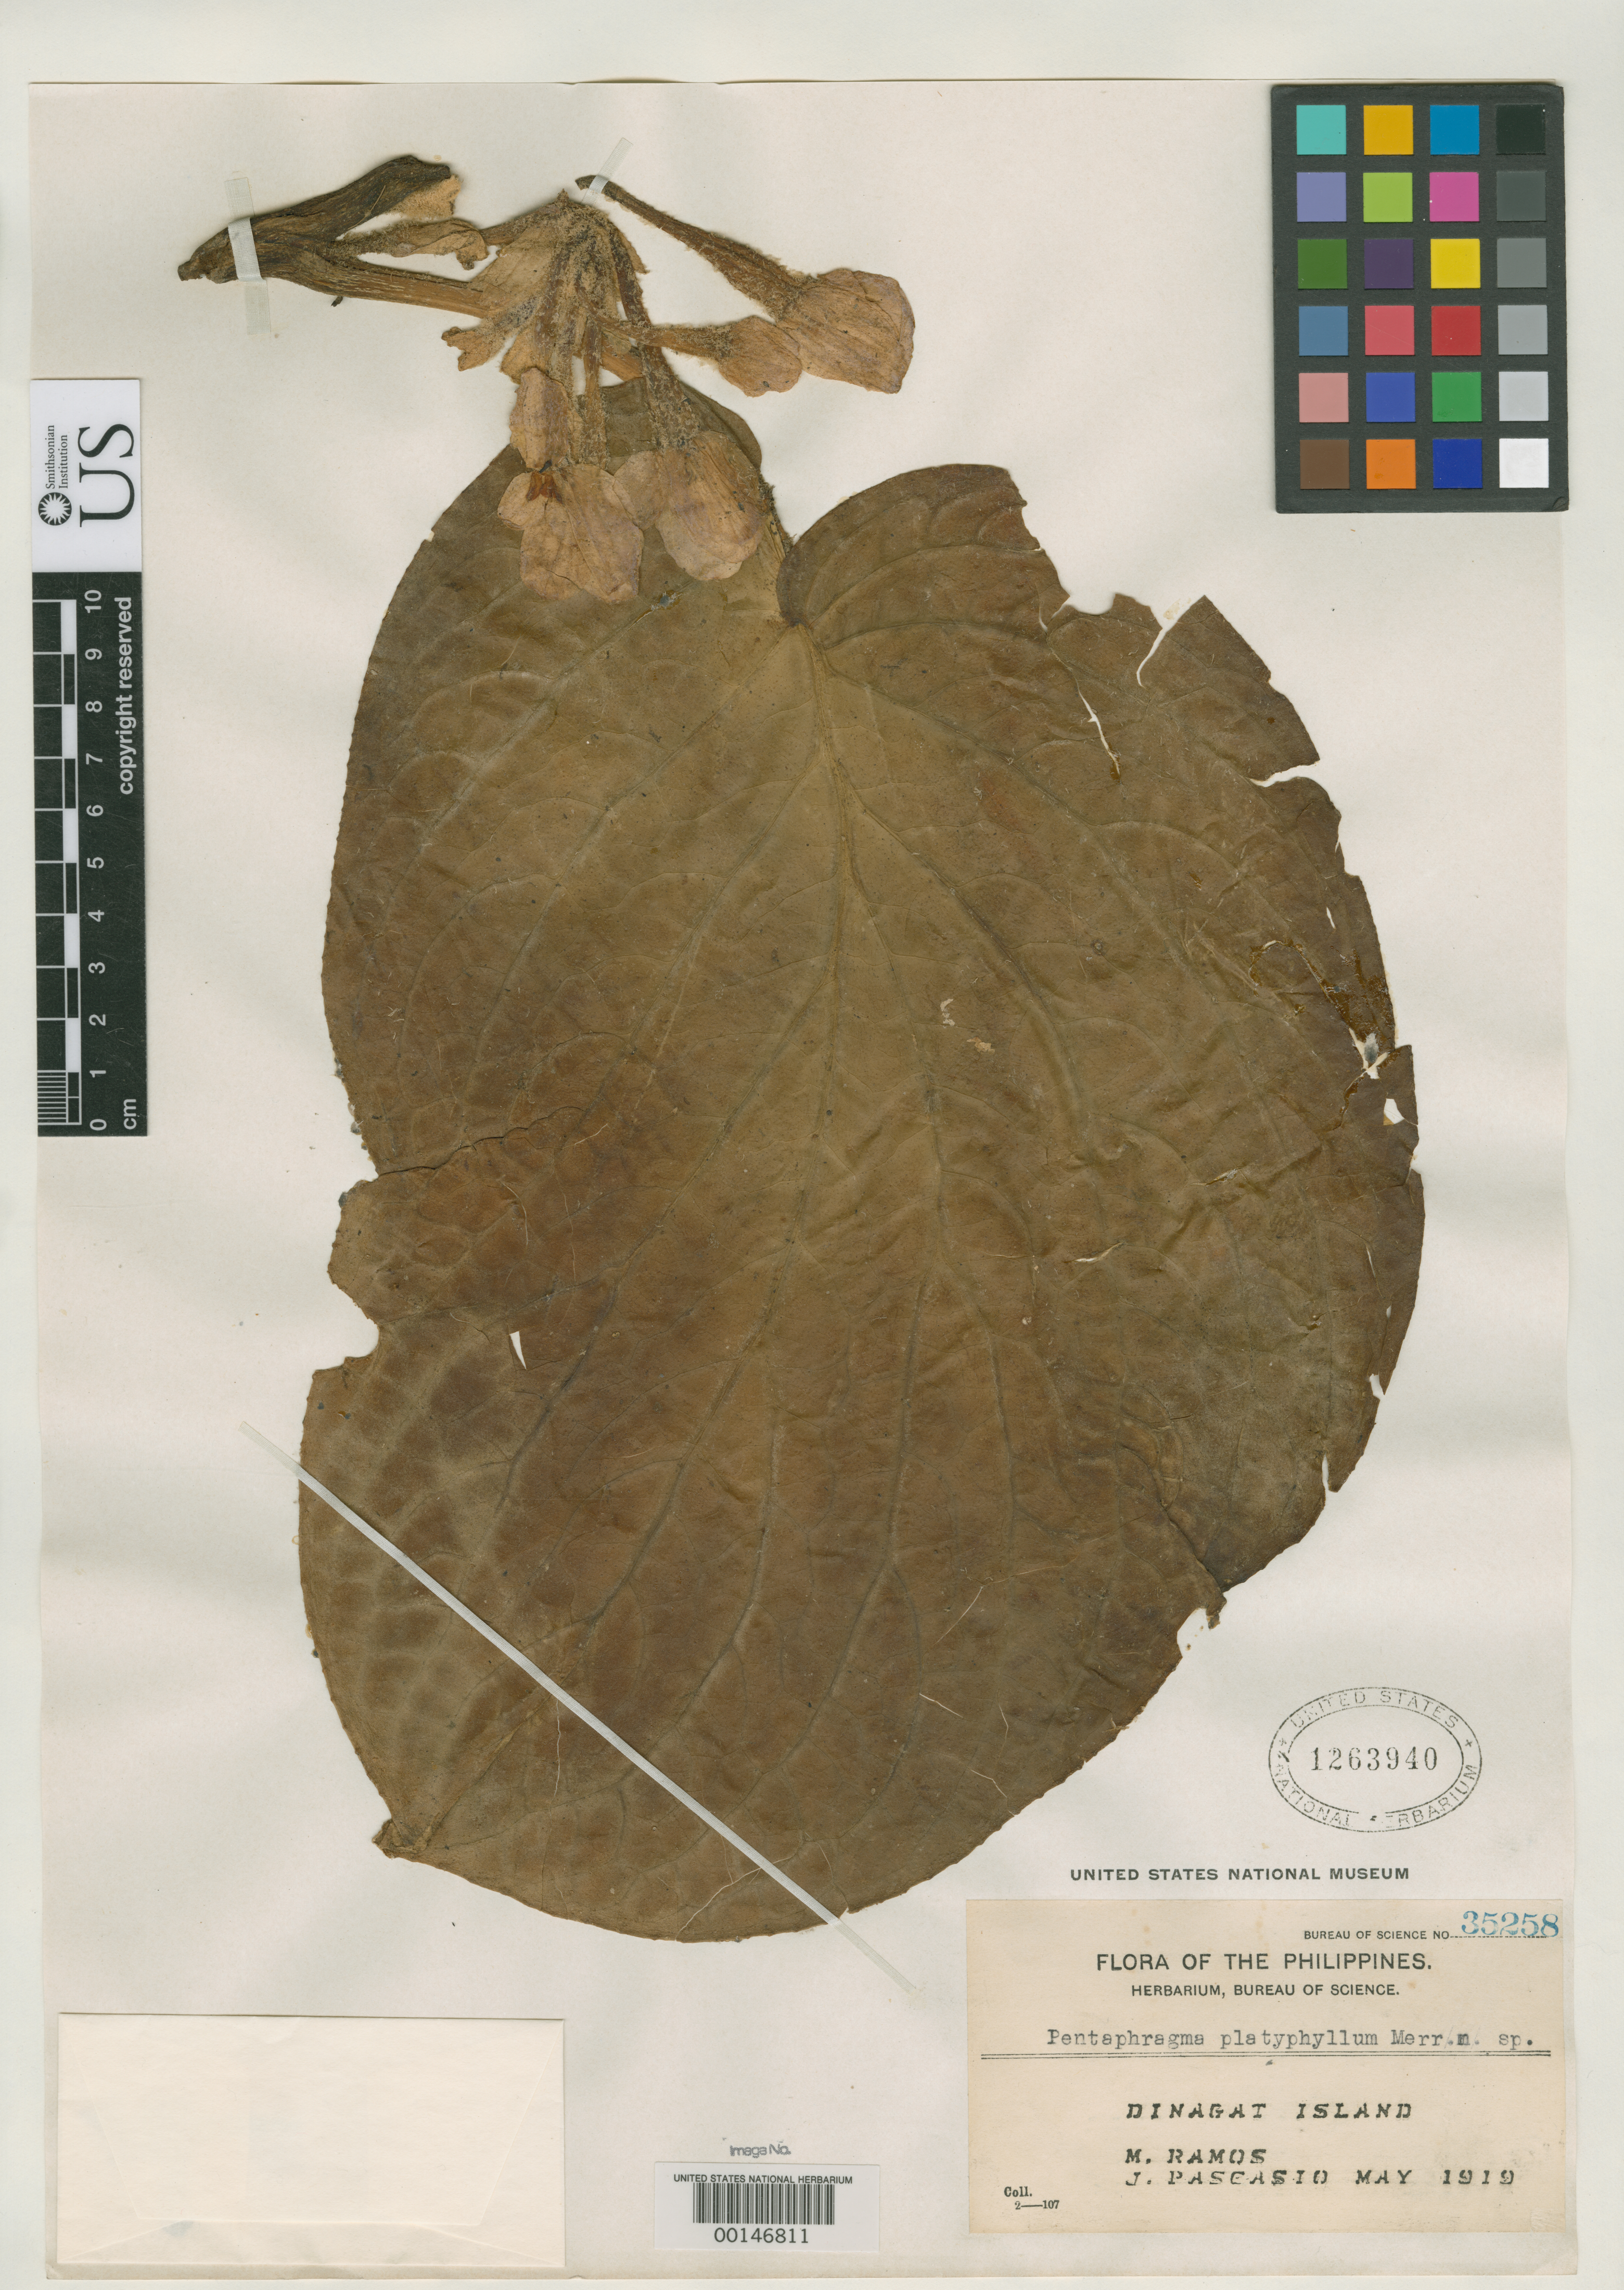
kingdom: Plantae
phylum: Tracheophyta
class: Magnoliopsida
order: Asterales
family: Pentaphragmataceae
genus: Pentaphragma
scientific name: Pentaphragma platyphyllum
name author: Merr.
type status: Isotype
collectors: M. Ramos & J. Pascasio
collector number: Bur. Sci. 35258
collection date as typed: May 1919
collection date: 1919-05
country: Philippines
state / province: Caraga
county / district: Surigao del Norte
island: Dinagat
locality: Dinagat Island.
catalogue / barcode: US 1263940